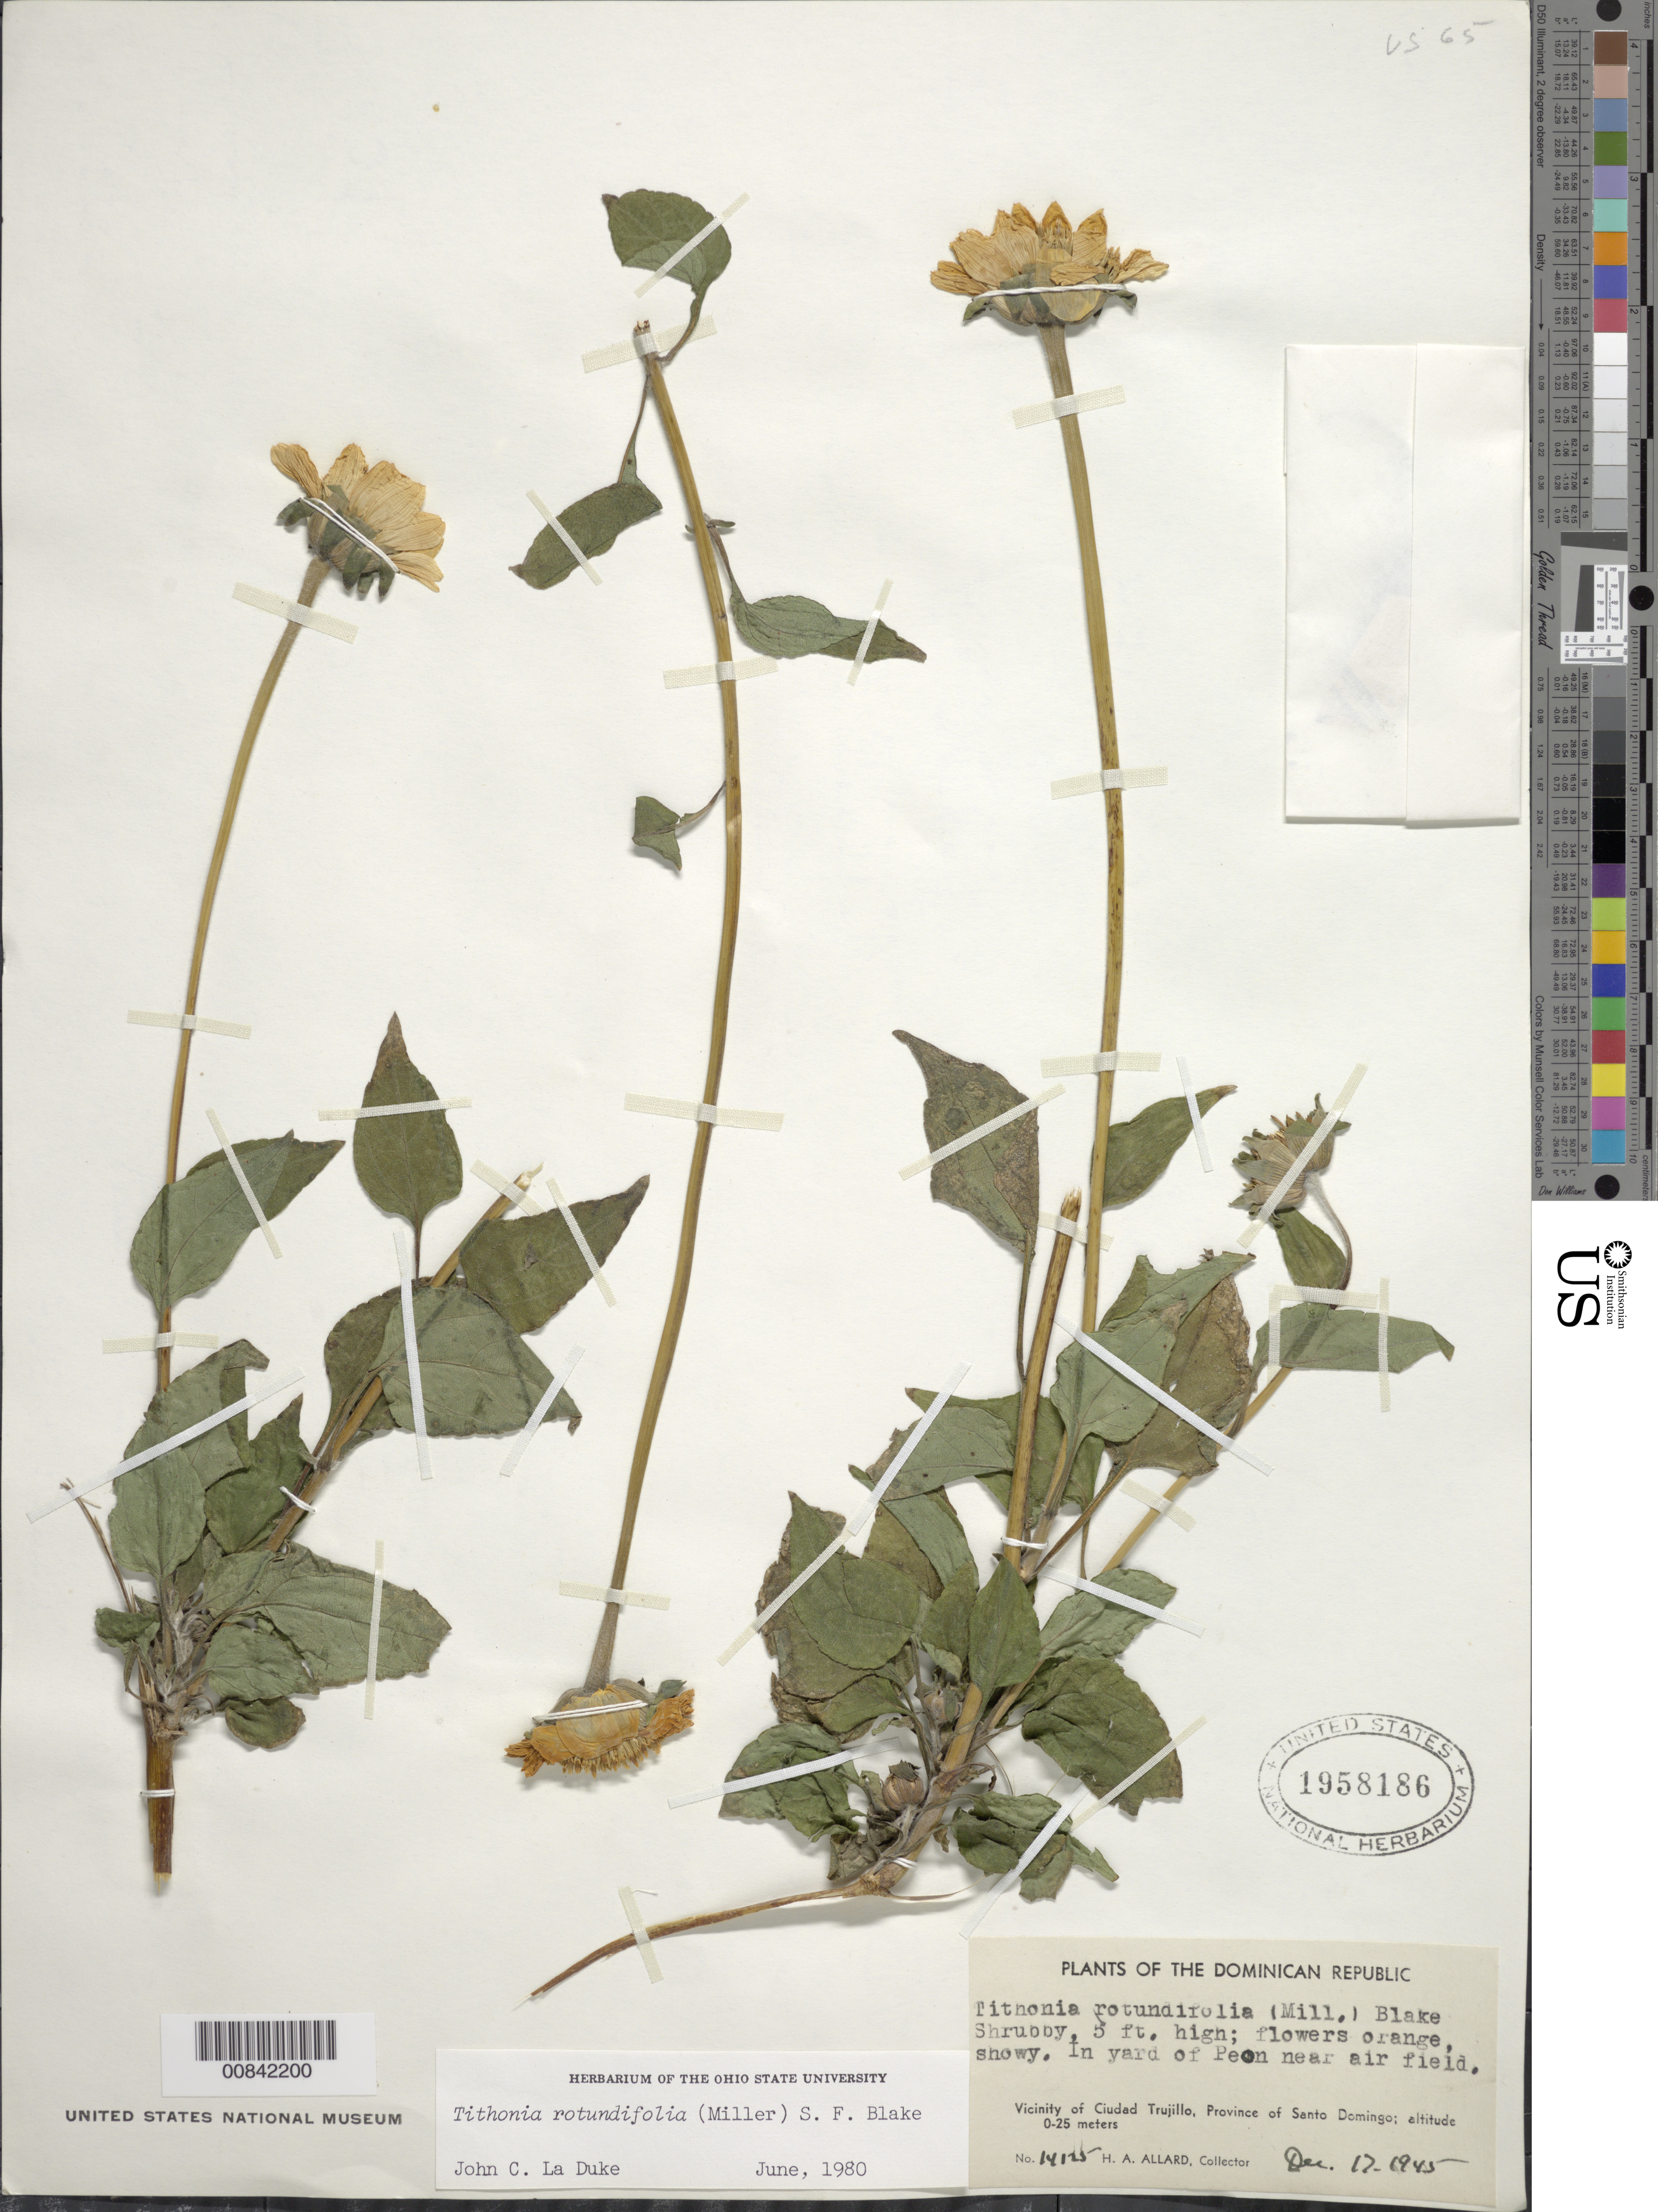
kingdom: Plantae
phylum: Tracheophyta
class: Magnoliopsida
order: Asterales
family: Asteraceae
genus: Tithonia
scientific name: Tithonia rotundifolia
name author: (Mill.) S.F. Blake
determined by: La Duke, J. C.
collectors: H. A. Allard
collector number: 14125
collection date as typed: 17 Dec 1945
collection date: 1945-12-17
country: Dominican Republic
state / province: Distrito Nacional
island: Hispaniola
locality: Vicinity of Santo Domingo City, yard of Peon near air field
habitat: Yard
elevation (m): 0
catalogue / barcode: US 1958186